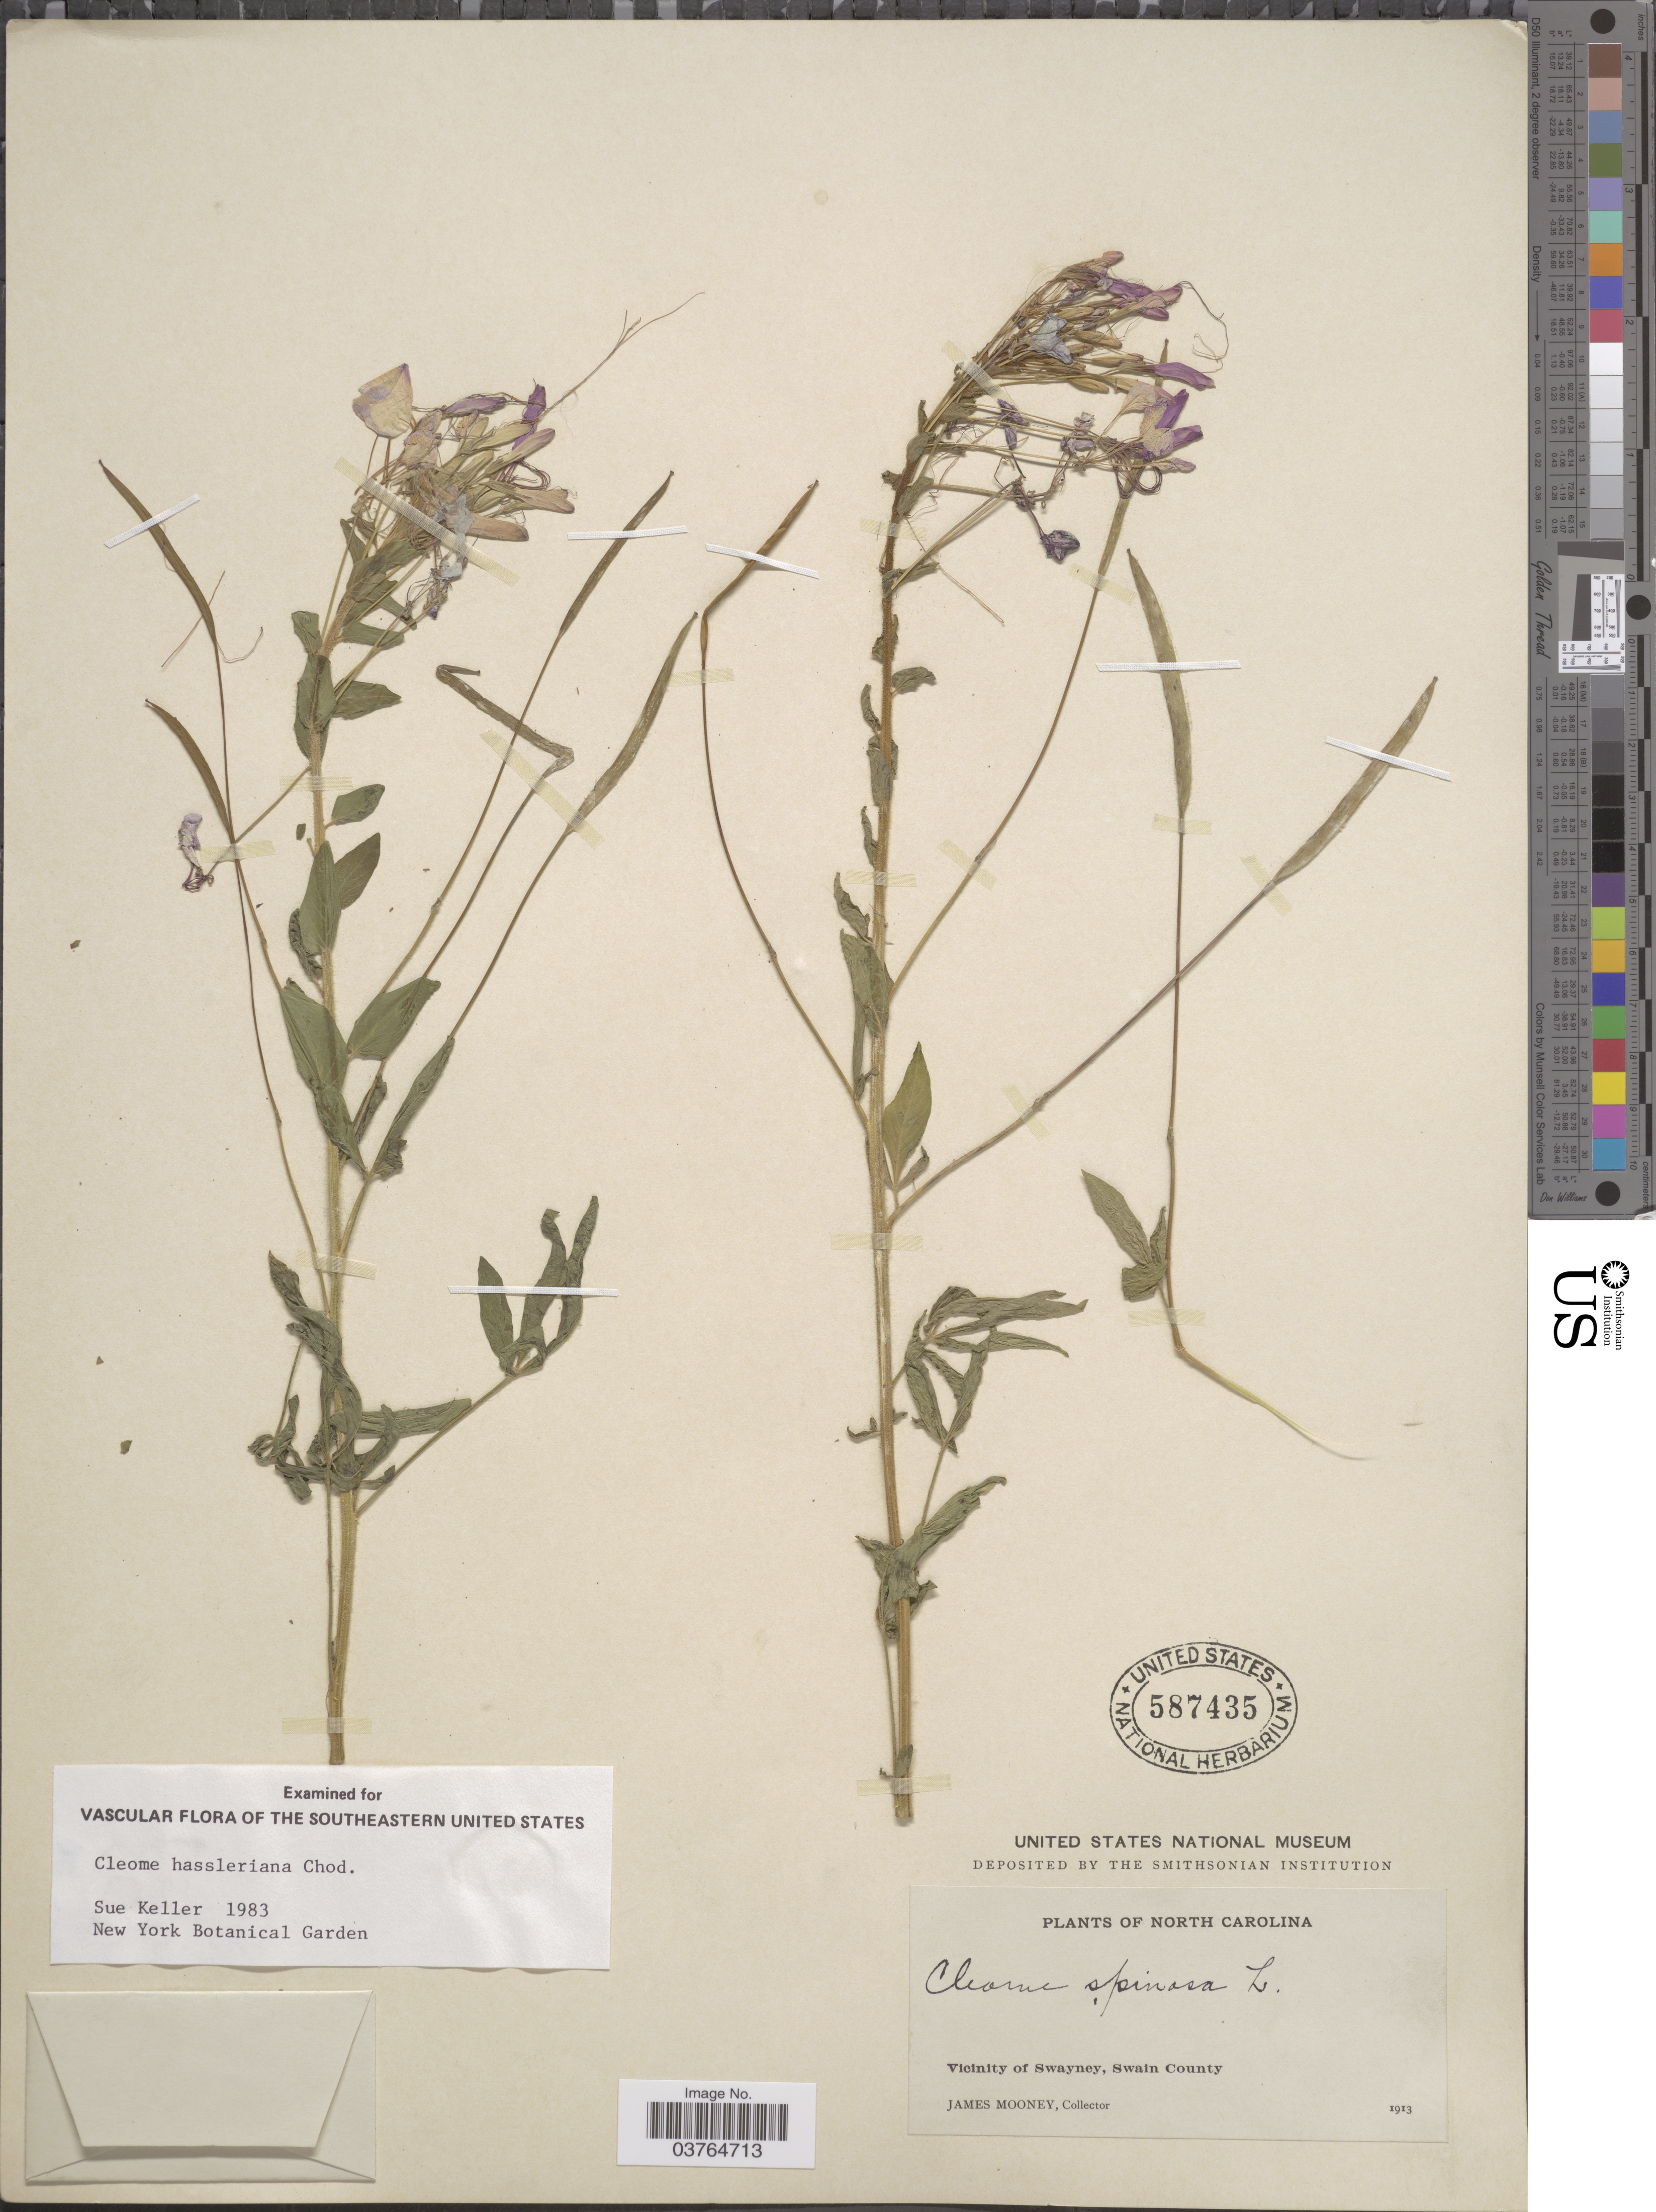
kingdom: Plantae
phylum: Tracheophyta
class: Magnoliopsida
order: Brassicales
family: Cleomaceae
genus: Tarenaya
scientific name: Tarenaya houtteana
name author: (Schltdl.) Soares Neto & Roalson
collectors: J. Mooney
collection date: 1913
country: United States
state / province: North Carolina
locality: Vicinity of Swayney, Swain County.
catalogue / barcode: US 587435